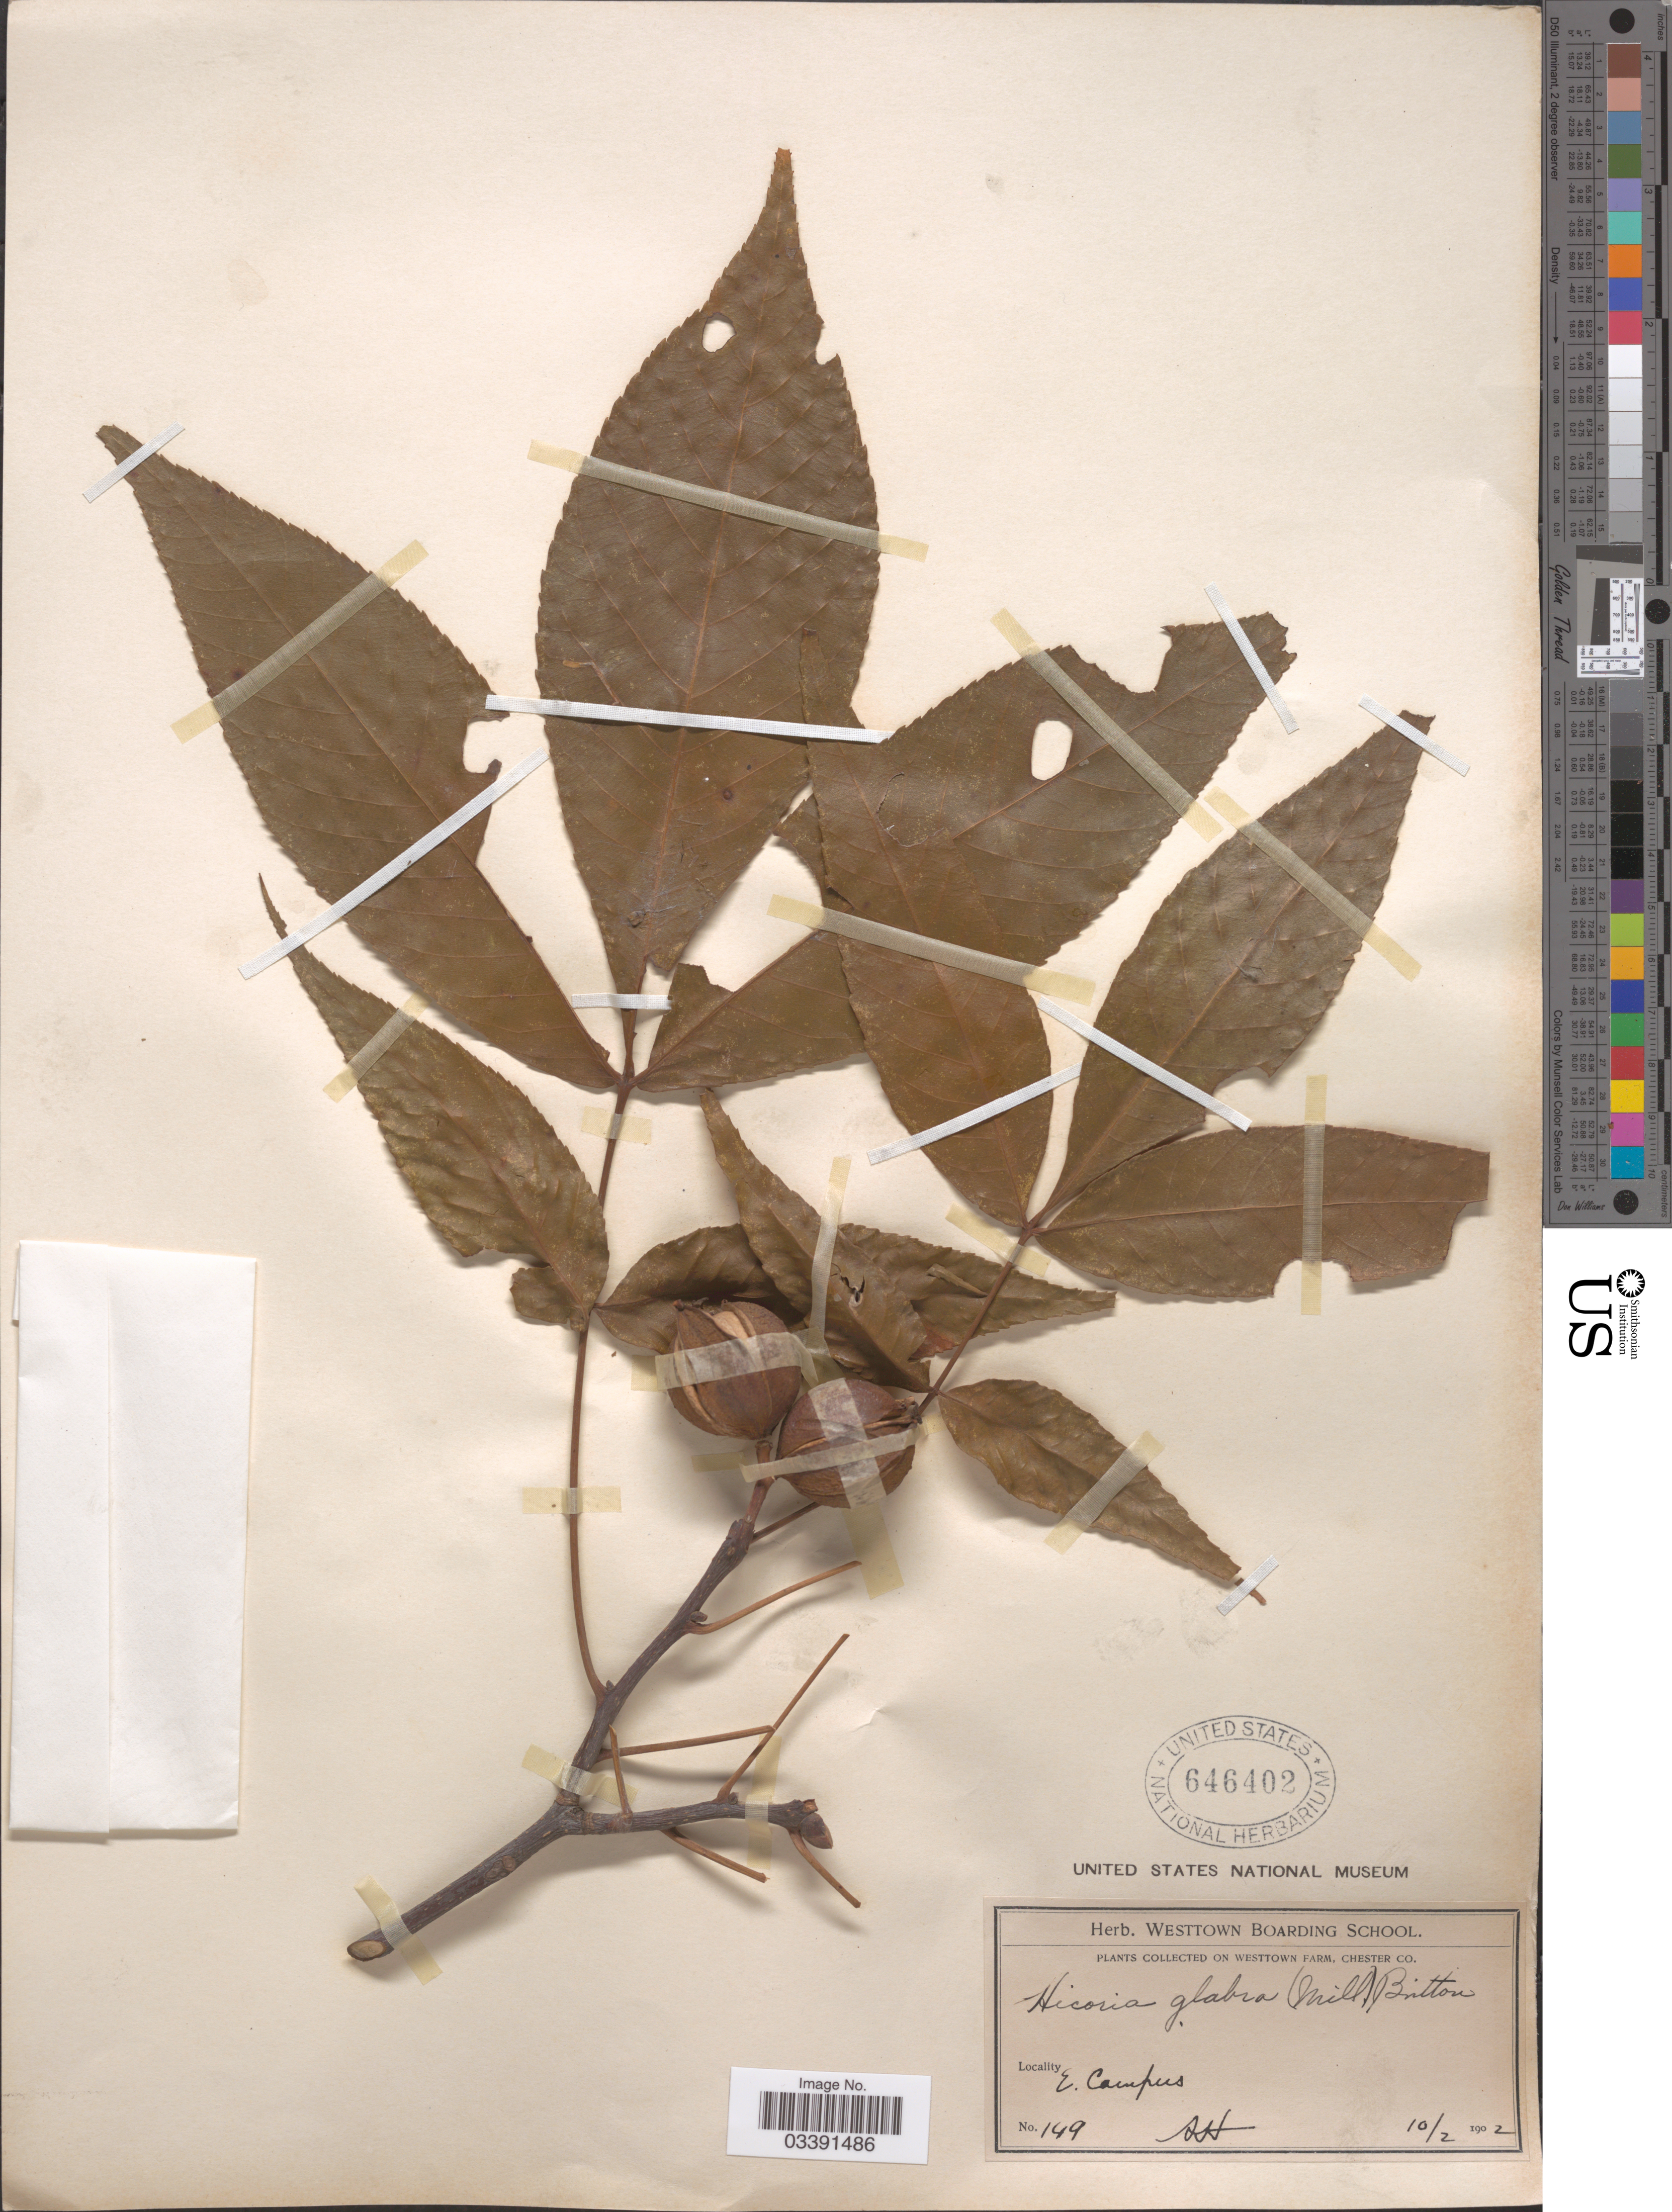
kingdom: Plantae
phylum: Tracheophyta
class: Magnoliopsida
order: Fagales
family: Juglandaceae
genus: Carya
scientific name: Carya glabra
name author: (Mill.) Sweet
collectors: A. H.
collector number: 149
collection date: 1902-10-02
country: United States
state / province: Pennsylvania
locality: On Westtown Farm, Chester Co. E. Campus.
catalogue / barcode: US 646402